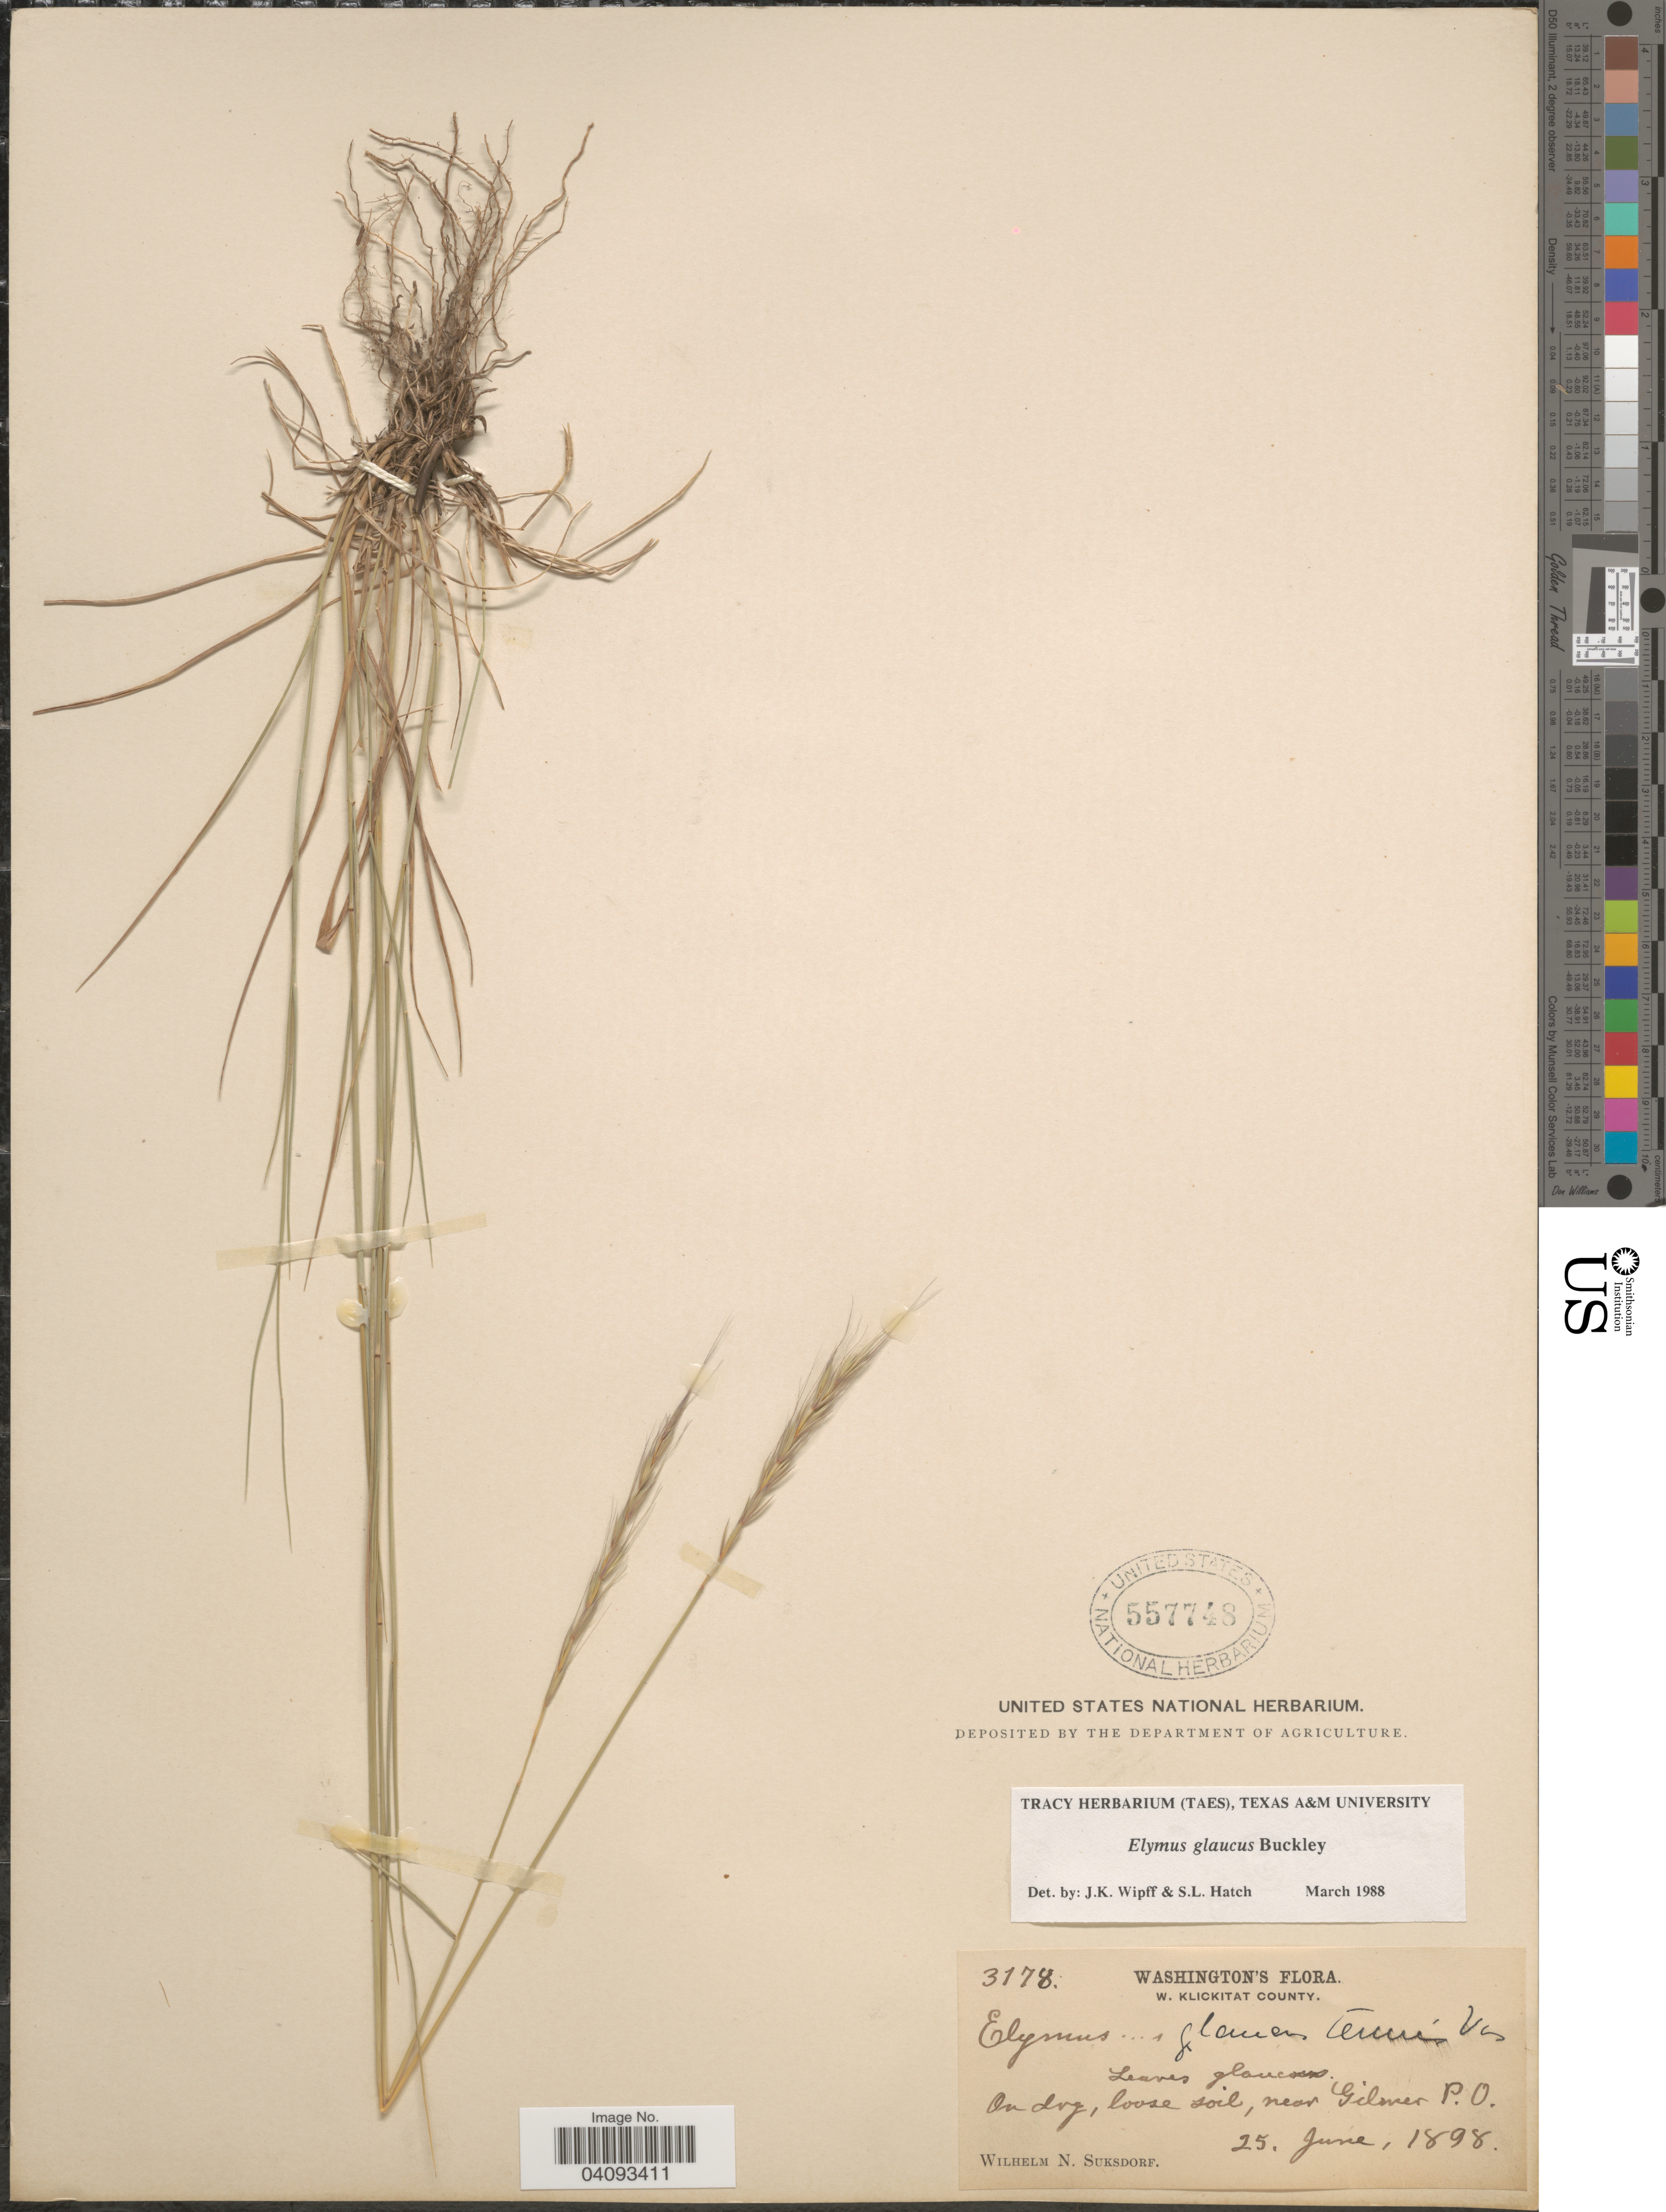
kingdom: Plantae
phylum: Tracheophyta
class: Liliopsida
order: Poales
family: Poaceae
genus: Elymus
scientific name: Elymus glaucus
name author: Buckley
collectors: W. N. Suksdorf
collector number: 3178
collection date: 1898-06-25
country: United States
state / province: Washington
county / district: Klickitat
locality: W. Klickitat County. On dry, loose soil, near Gilmer P. O.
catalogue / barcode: US 557748